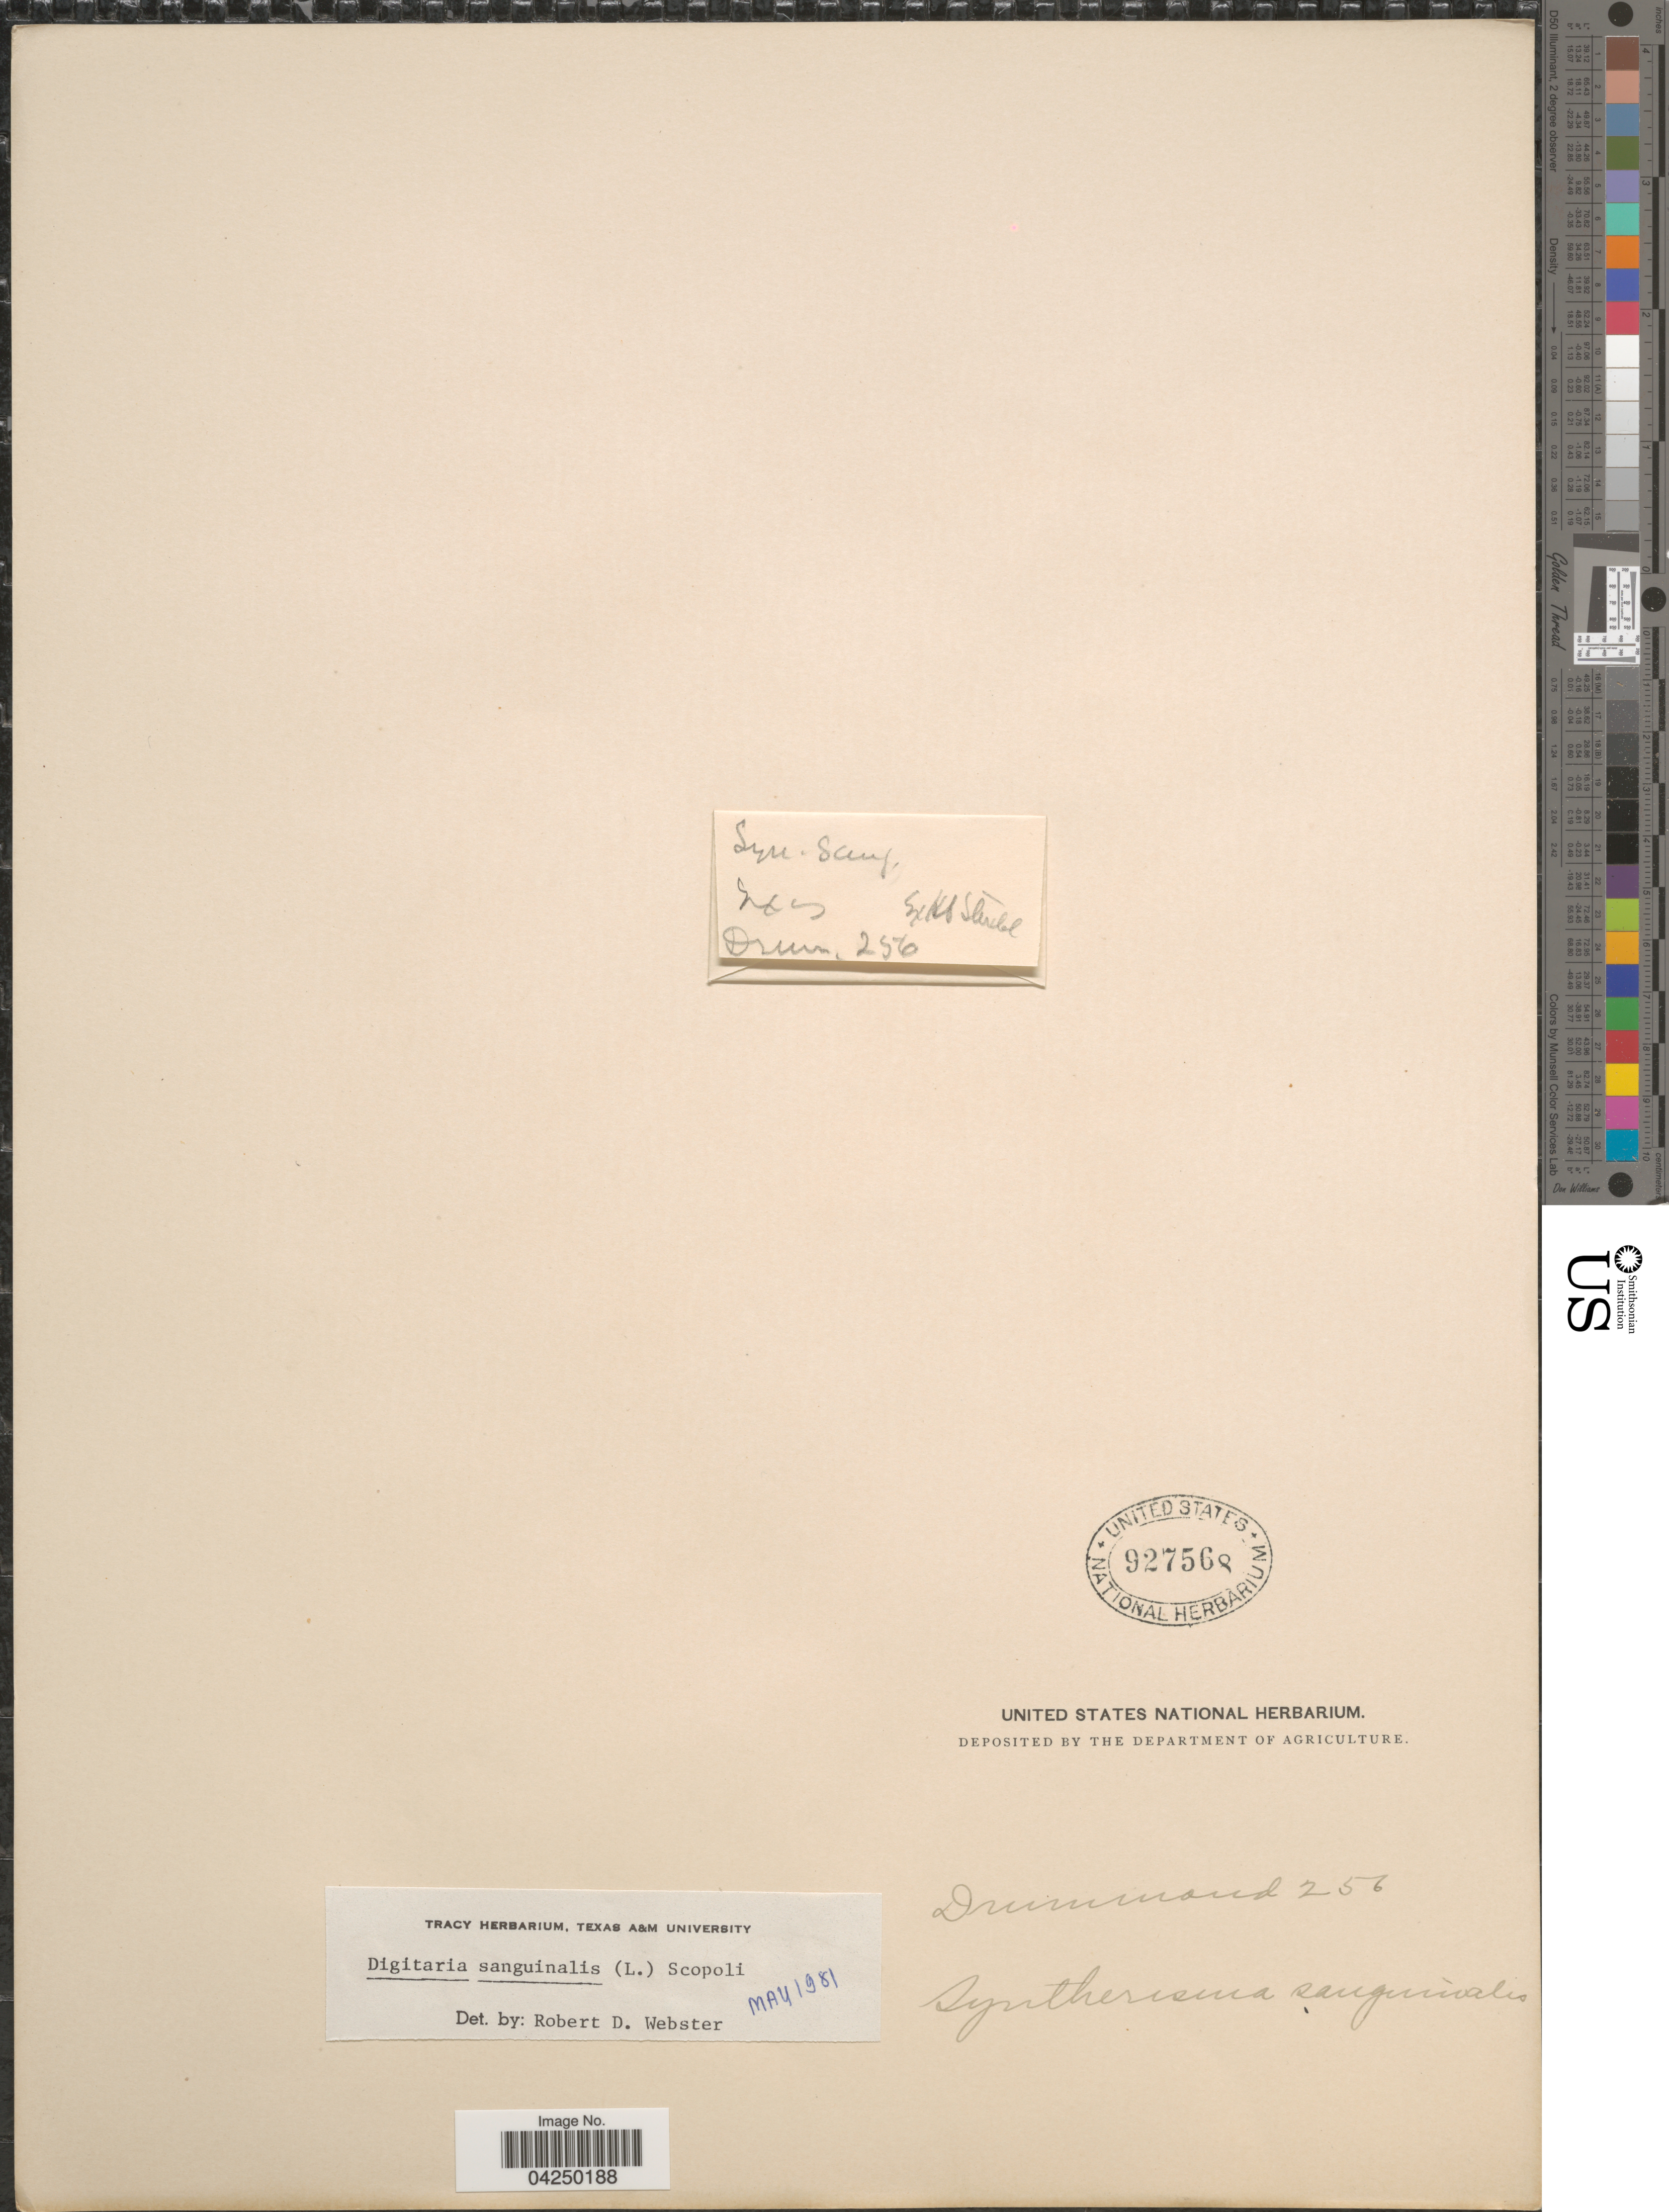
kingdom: Plantae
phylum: Tracheophyta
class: Liliopsida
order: Poales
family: Poaceae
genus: Digitaria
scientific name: Digitaria sanguinalis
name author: (L.) Scop.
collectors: -. Drummond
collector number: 256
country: United States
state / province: Texas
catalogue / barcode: US 927568